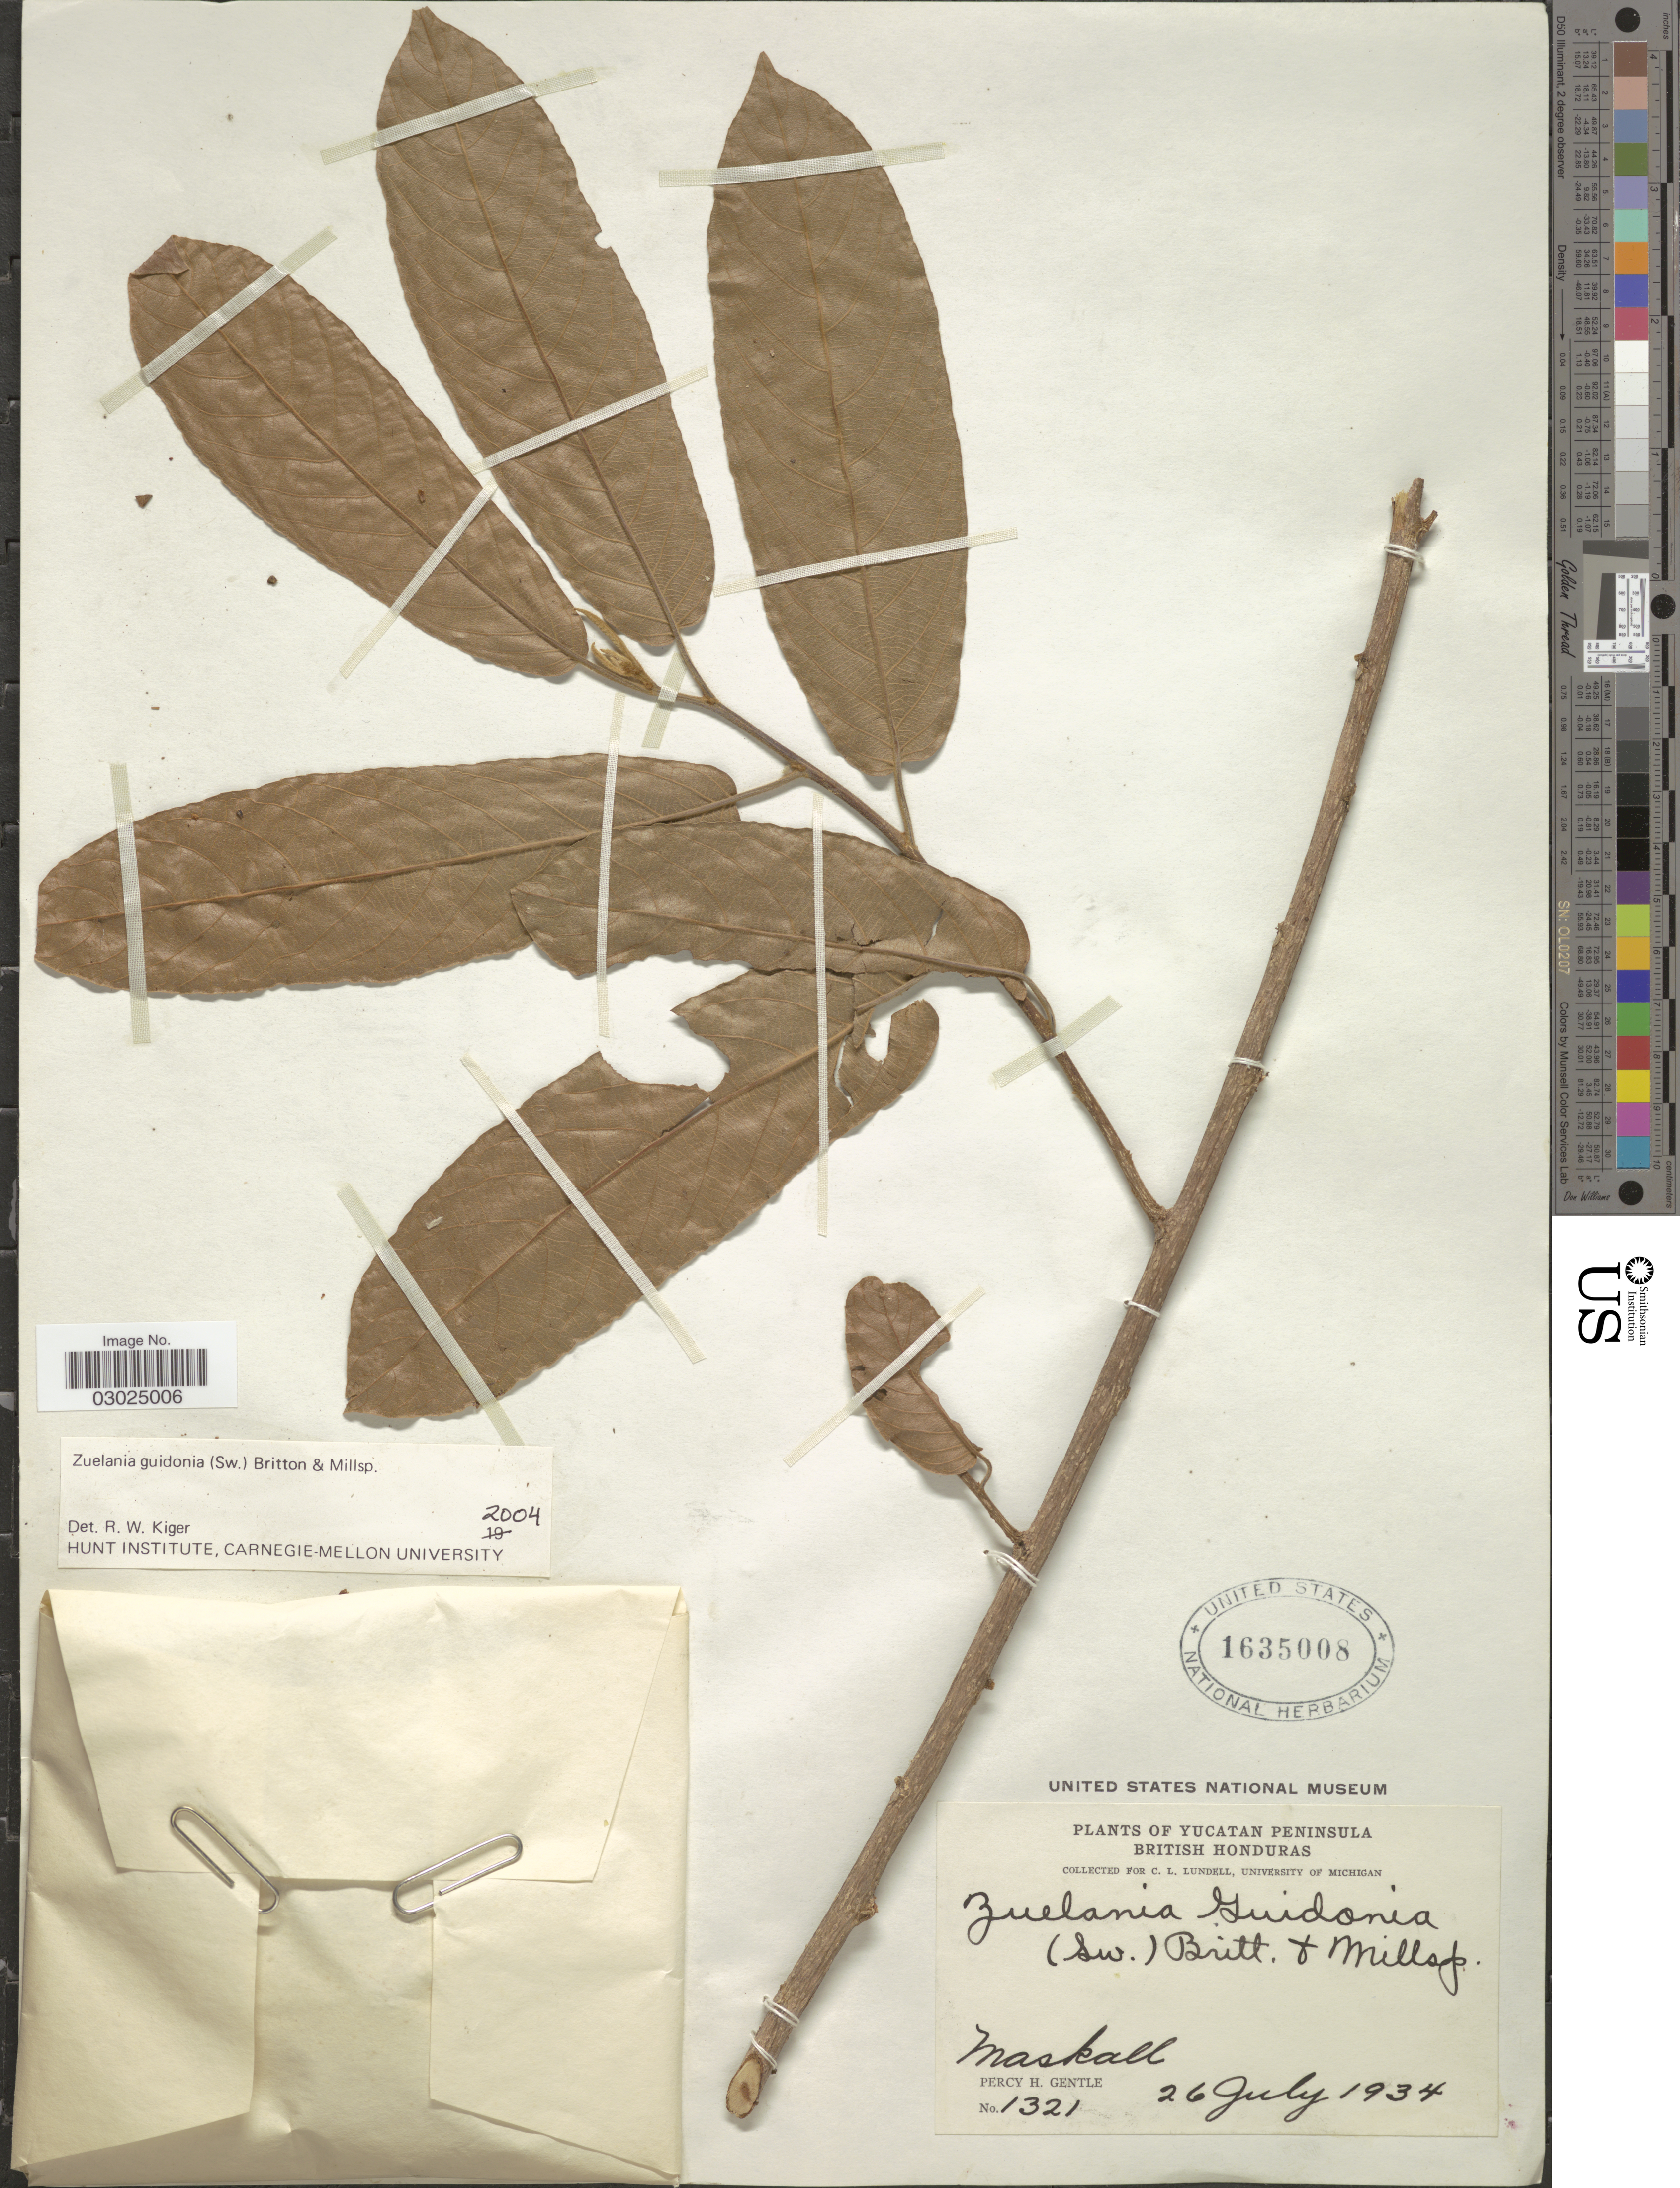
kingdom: Plantae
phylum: Tracheophyta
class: Magnoliopsida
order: Malpighiales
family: Salicaceae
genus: Casearia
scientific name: Casearia laetioides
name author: (A. Rich.) Warb.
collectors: P. H. Gentle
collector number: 1321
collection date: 1934-07-26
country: Belize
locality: Yucatan Peninsula. British Honduras. Maskall.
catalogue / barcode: US 1635008